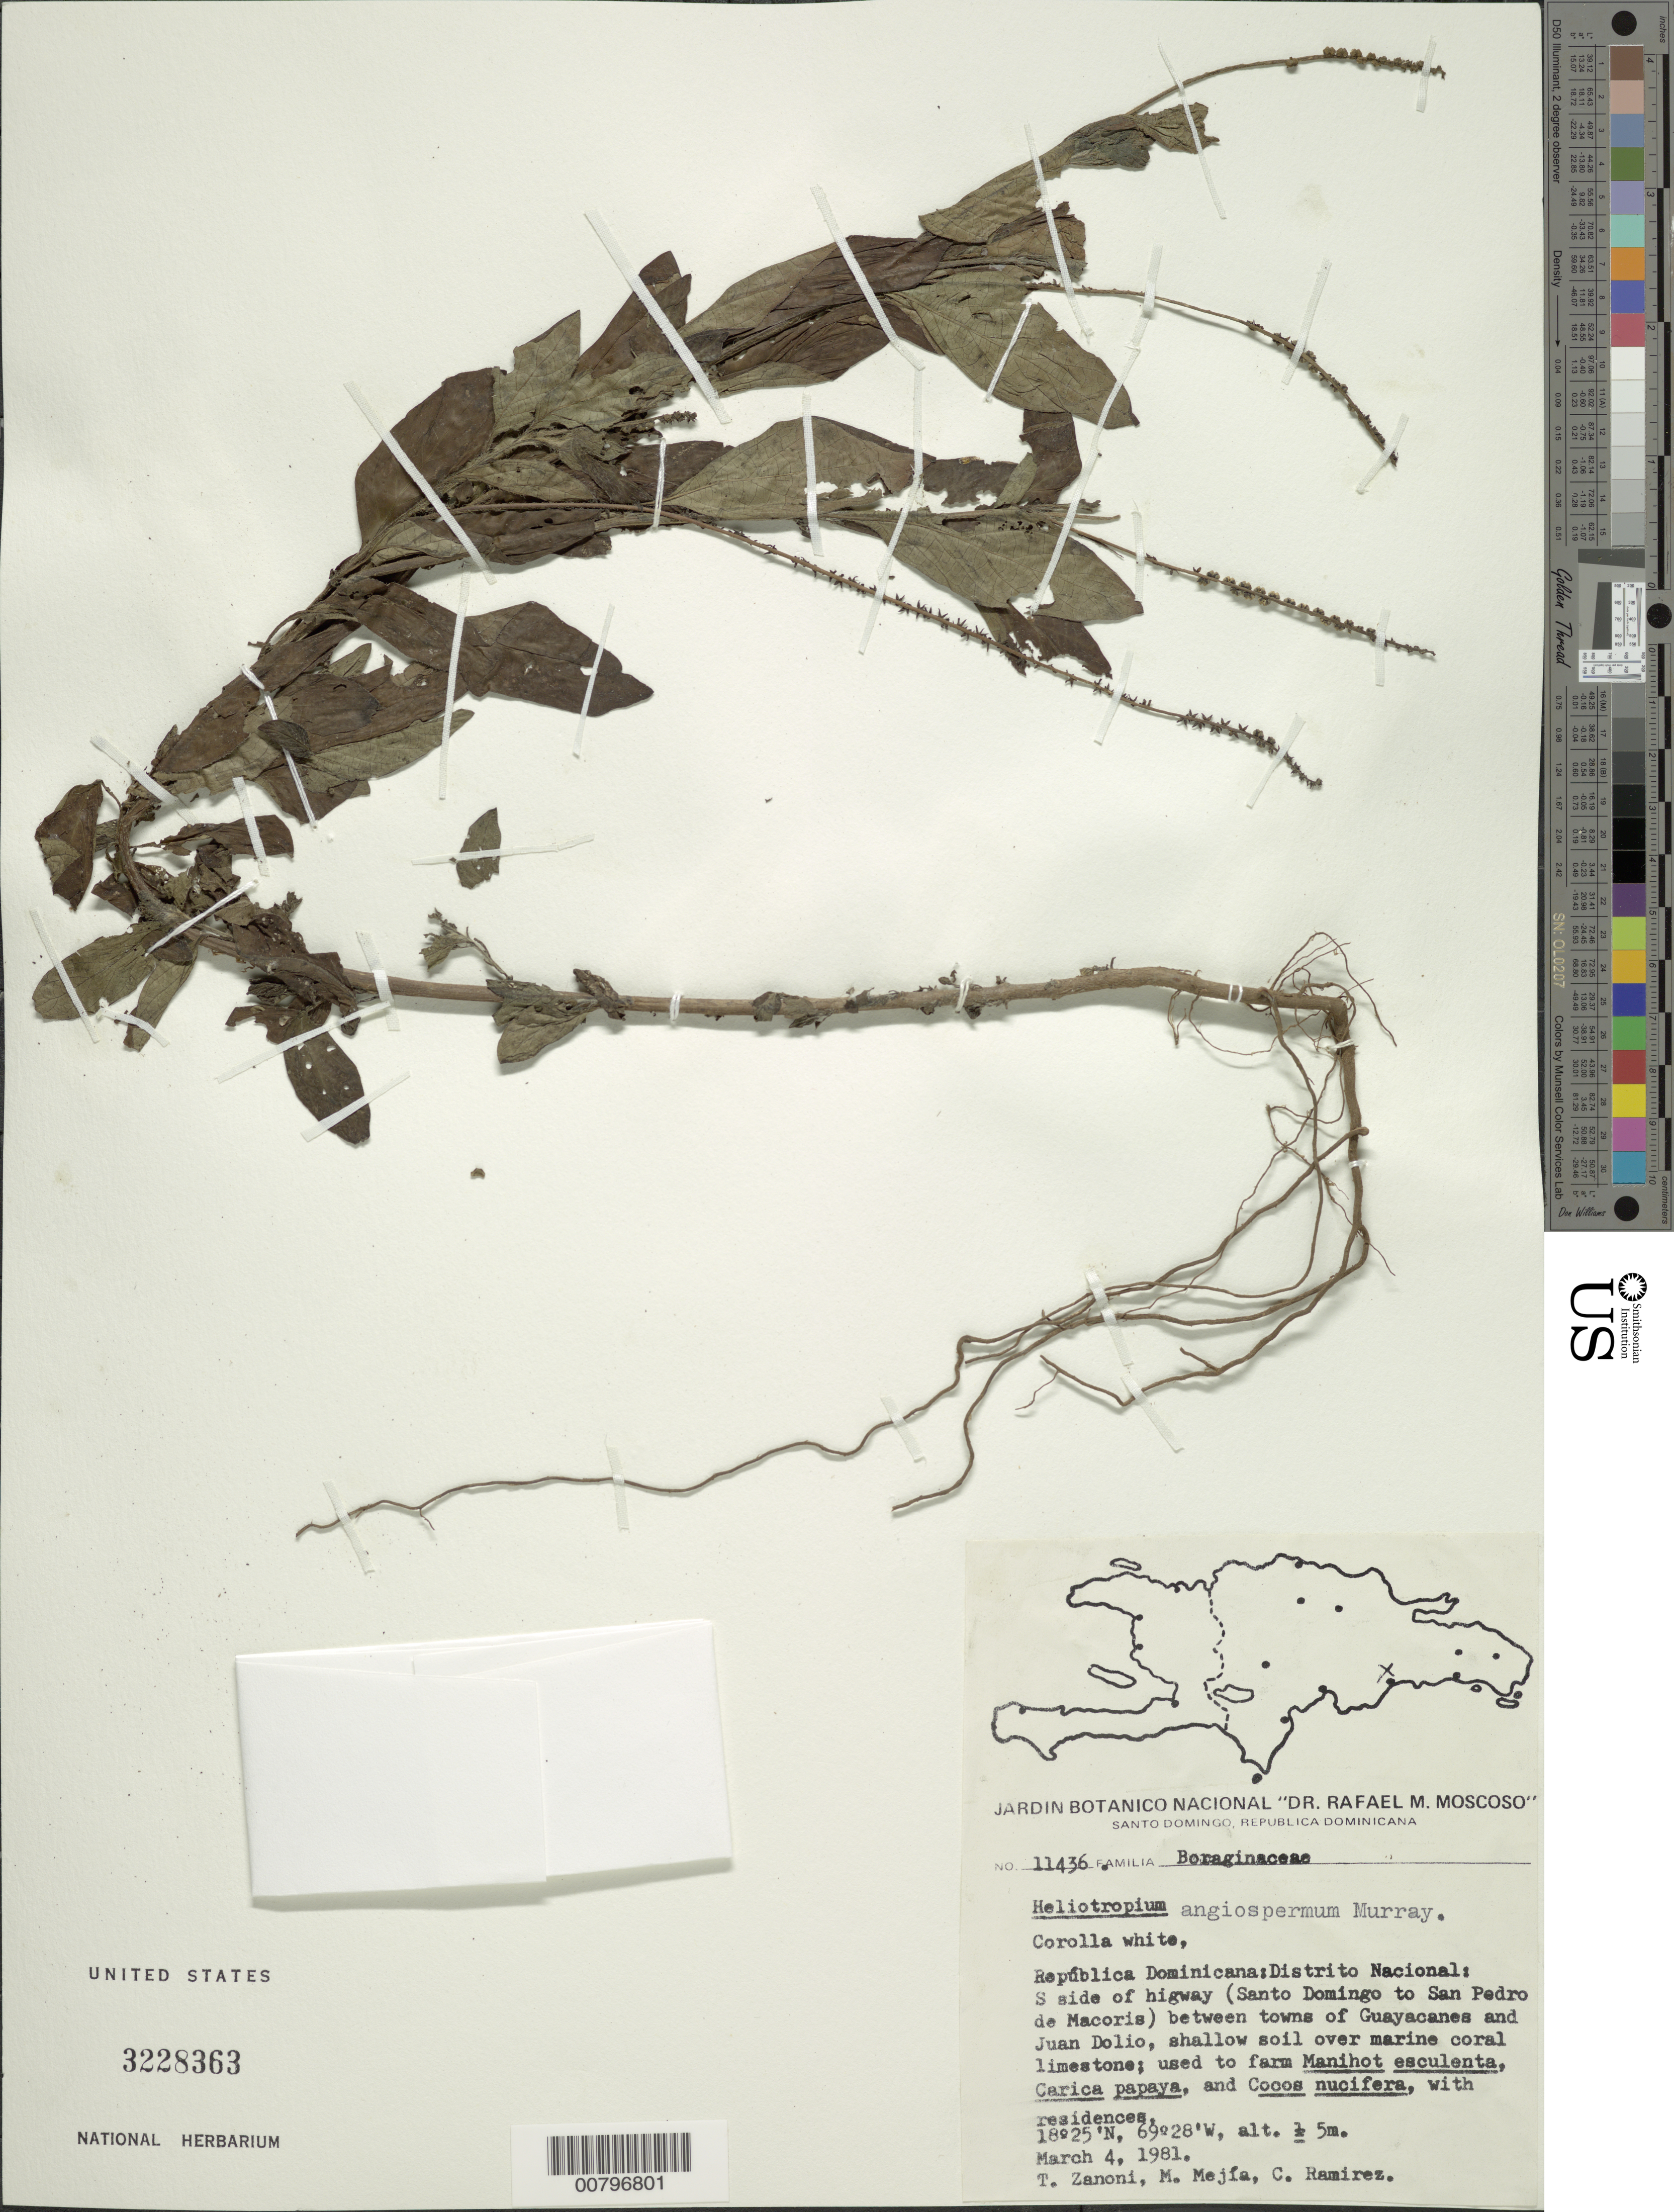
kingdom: Plantae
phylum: Tracheophyta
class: Magnoliopsida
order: Boraginales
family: Heliotropiaceae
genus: Heliotropium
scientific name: Heliotropium angiospermum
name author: Murray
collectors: T. A. Zanoni, M. Mejia & C. Ramirez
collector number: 11436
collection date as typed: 04 Mar 1981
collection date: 1981-03-04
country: Dominican Republic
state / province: Distrito Nacional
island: Hispaniola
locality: S side of highway (Santo Domingo to San Pedro de Macoris) between towns of Guayacanes and Juan Dolio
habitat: Shallow soil over marine coral limestone, farmed area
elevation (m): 5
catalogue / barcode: US 3228363